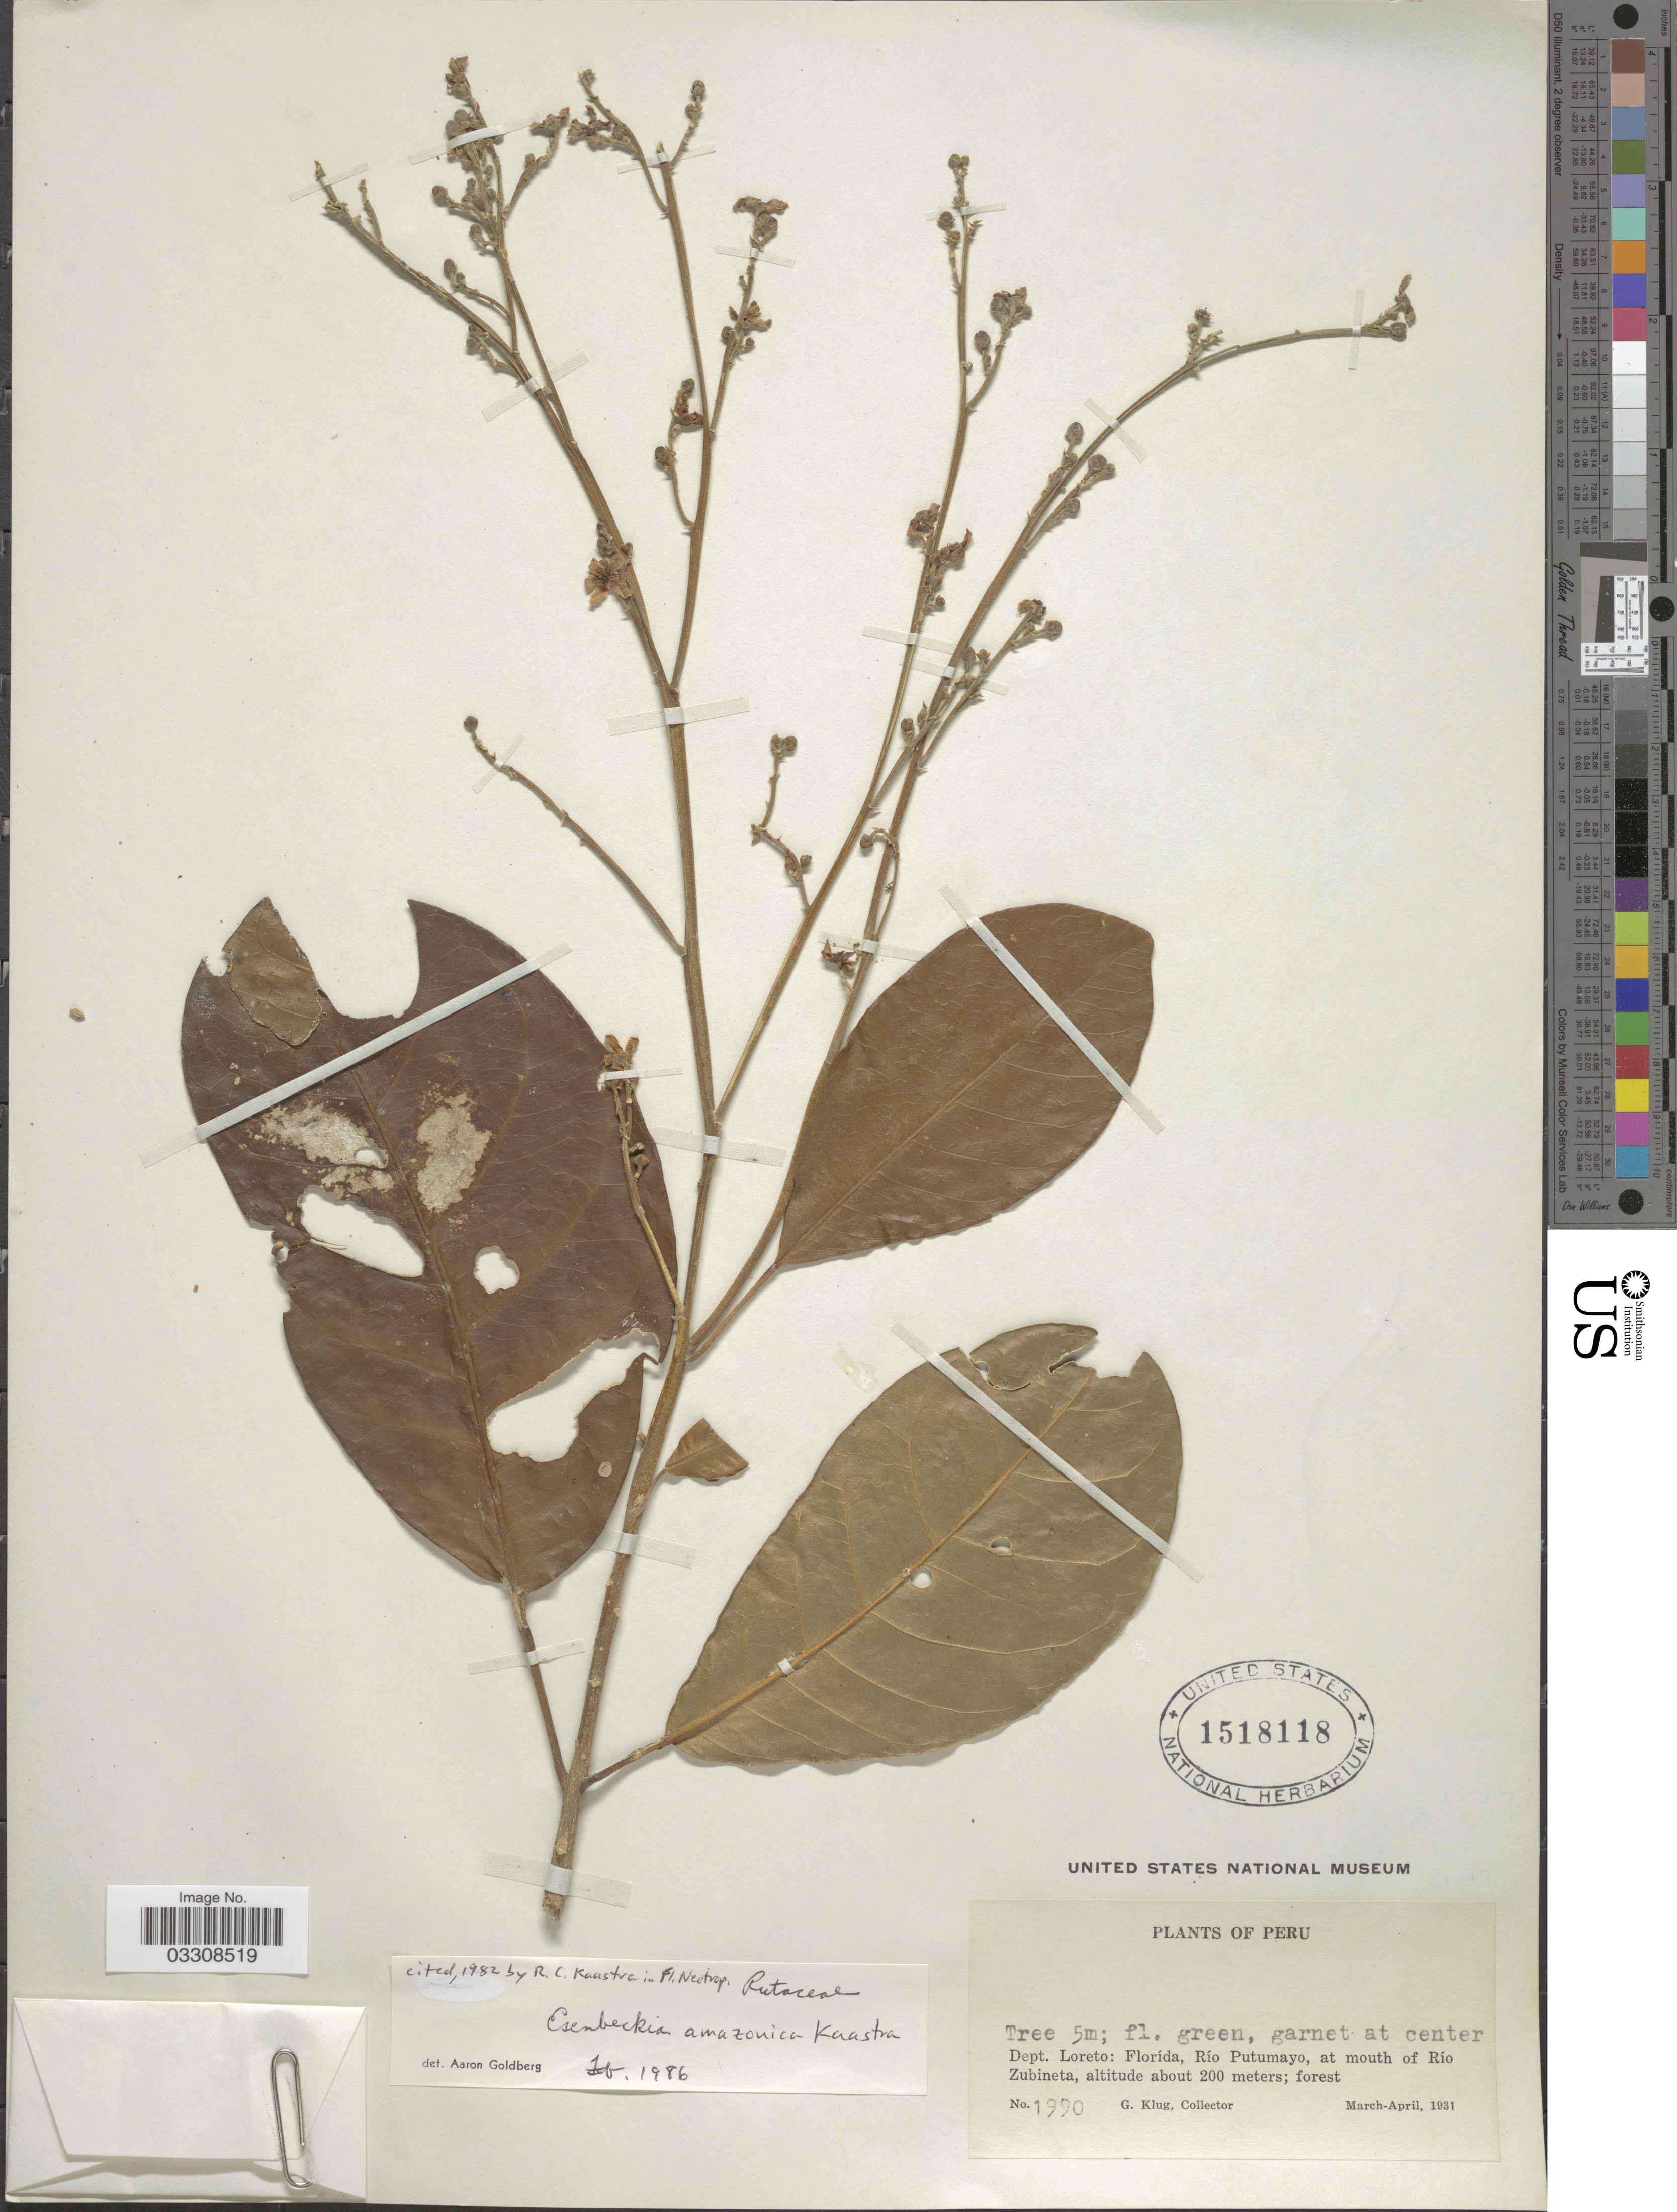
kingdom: Plantae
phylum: Tracheophyta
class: Magnoliopsida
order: Sapindales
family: Rutaceae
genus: Esenbeckia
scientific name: Esenbeckia amazonica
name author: Kaastra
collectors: G. Klug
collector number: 1990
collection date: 1931-03/1931-04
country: Peru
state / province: Loreto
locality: Dept. Loreto: Florída, Río Putumayo, at mouth of Río Zubineta.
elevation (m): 200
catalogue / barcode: US 1518118